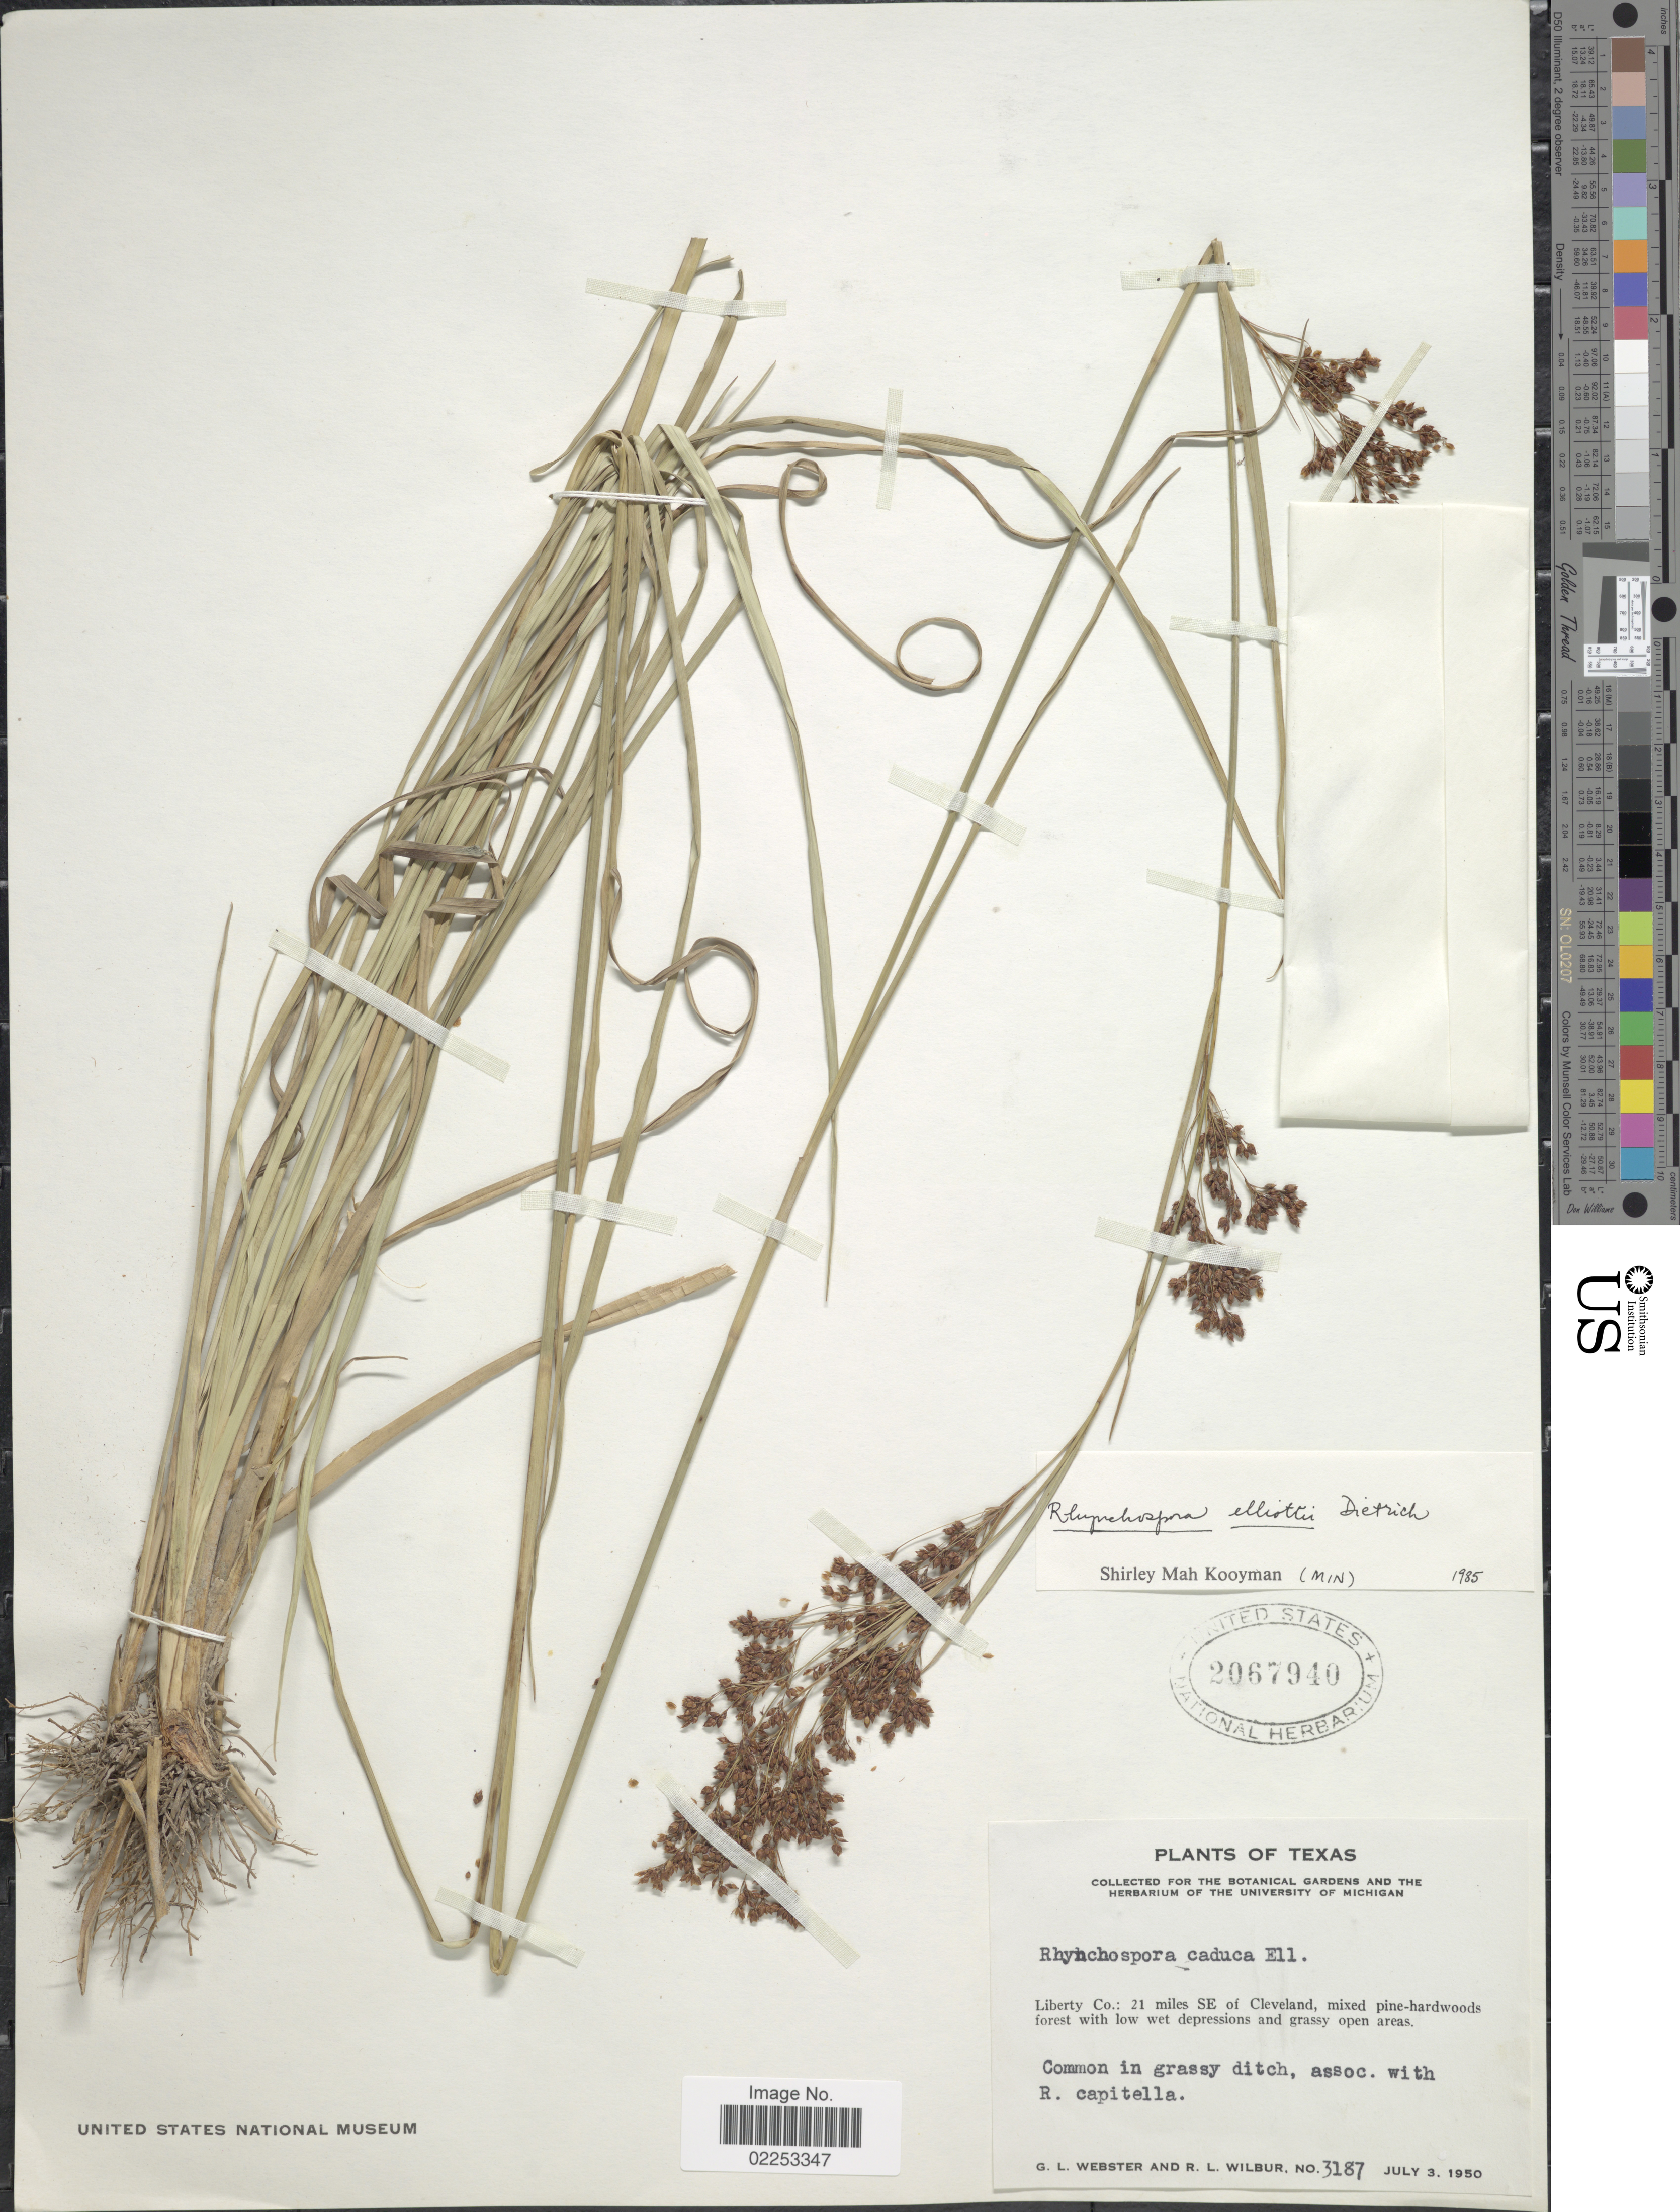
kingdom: Plantae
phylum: Tracheophyta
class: Liliopsida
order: Poales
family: Cyperaceae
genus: Rhynchospora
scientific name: Rhynchospora elliottii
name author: A. Dietr.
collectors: G. L. Webster & R. L. Wilbur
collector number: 3187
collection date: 1950-07-03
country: United States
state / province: Texas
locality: Liberty Co: 21 miles SE of Cleveland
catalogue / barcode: US 2067940